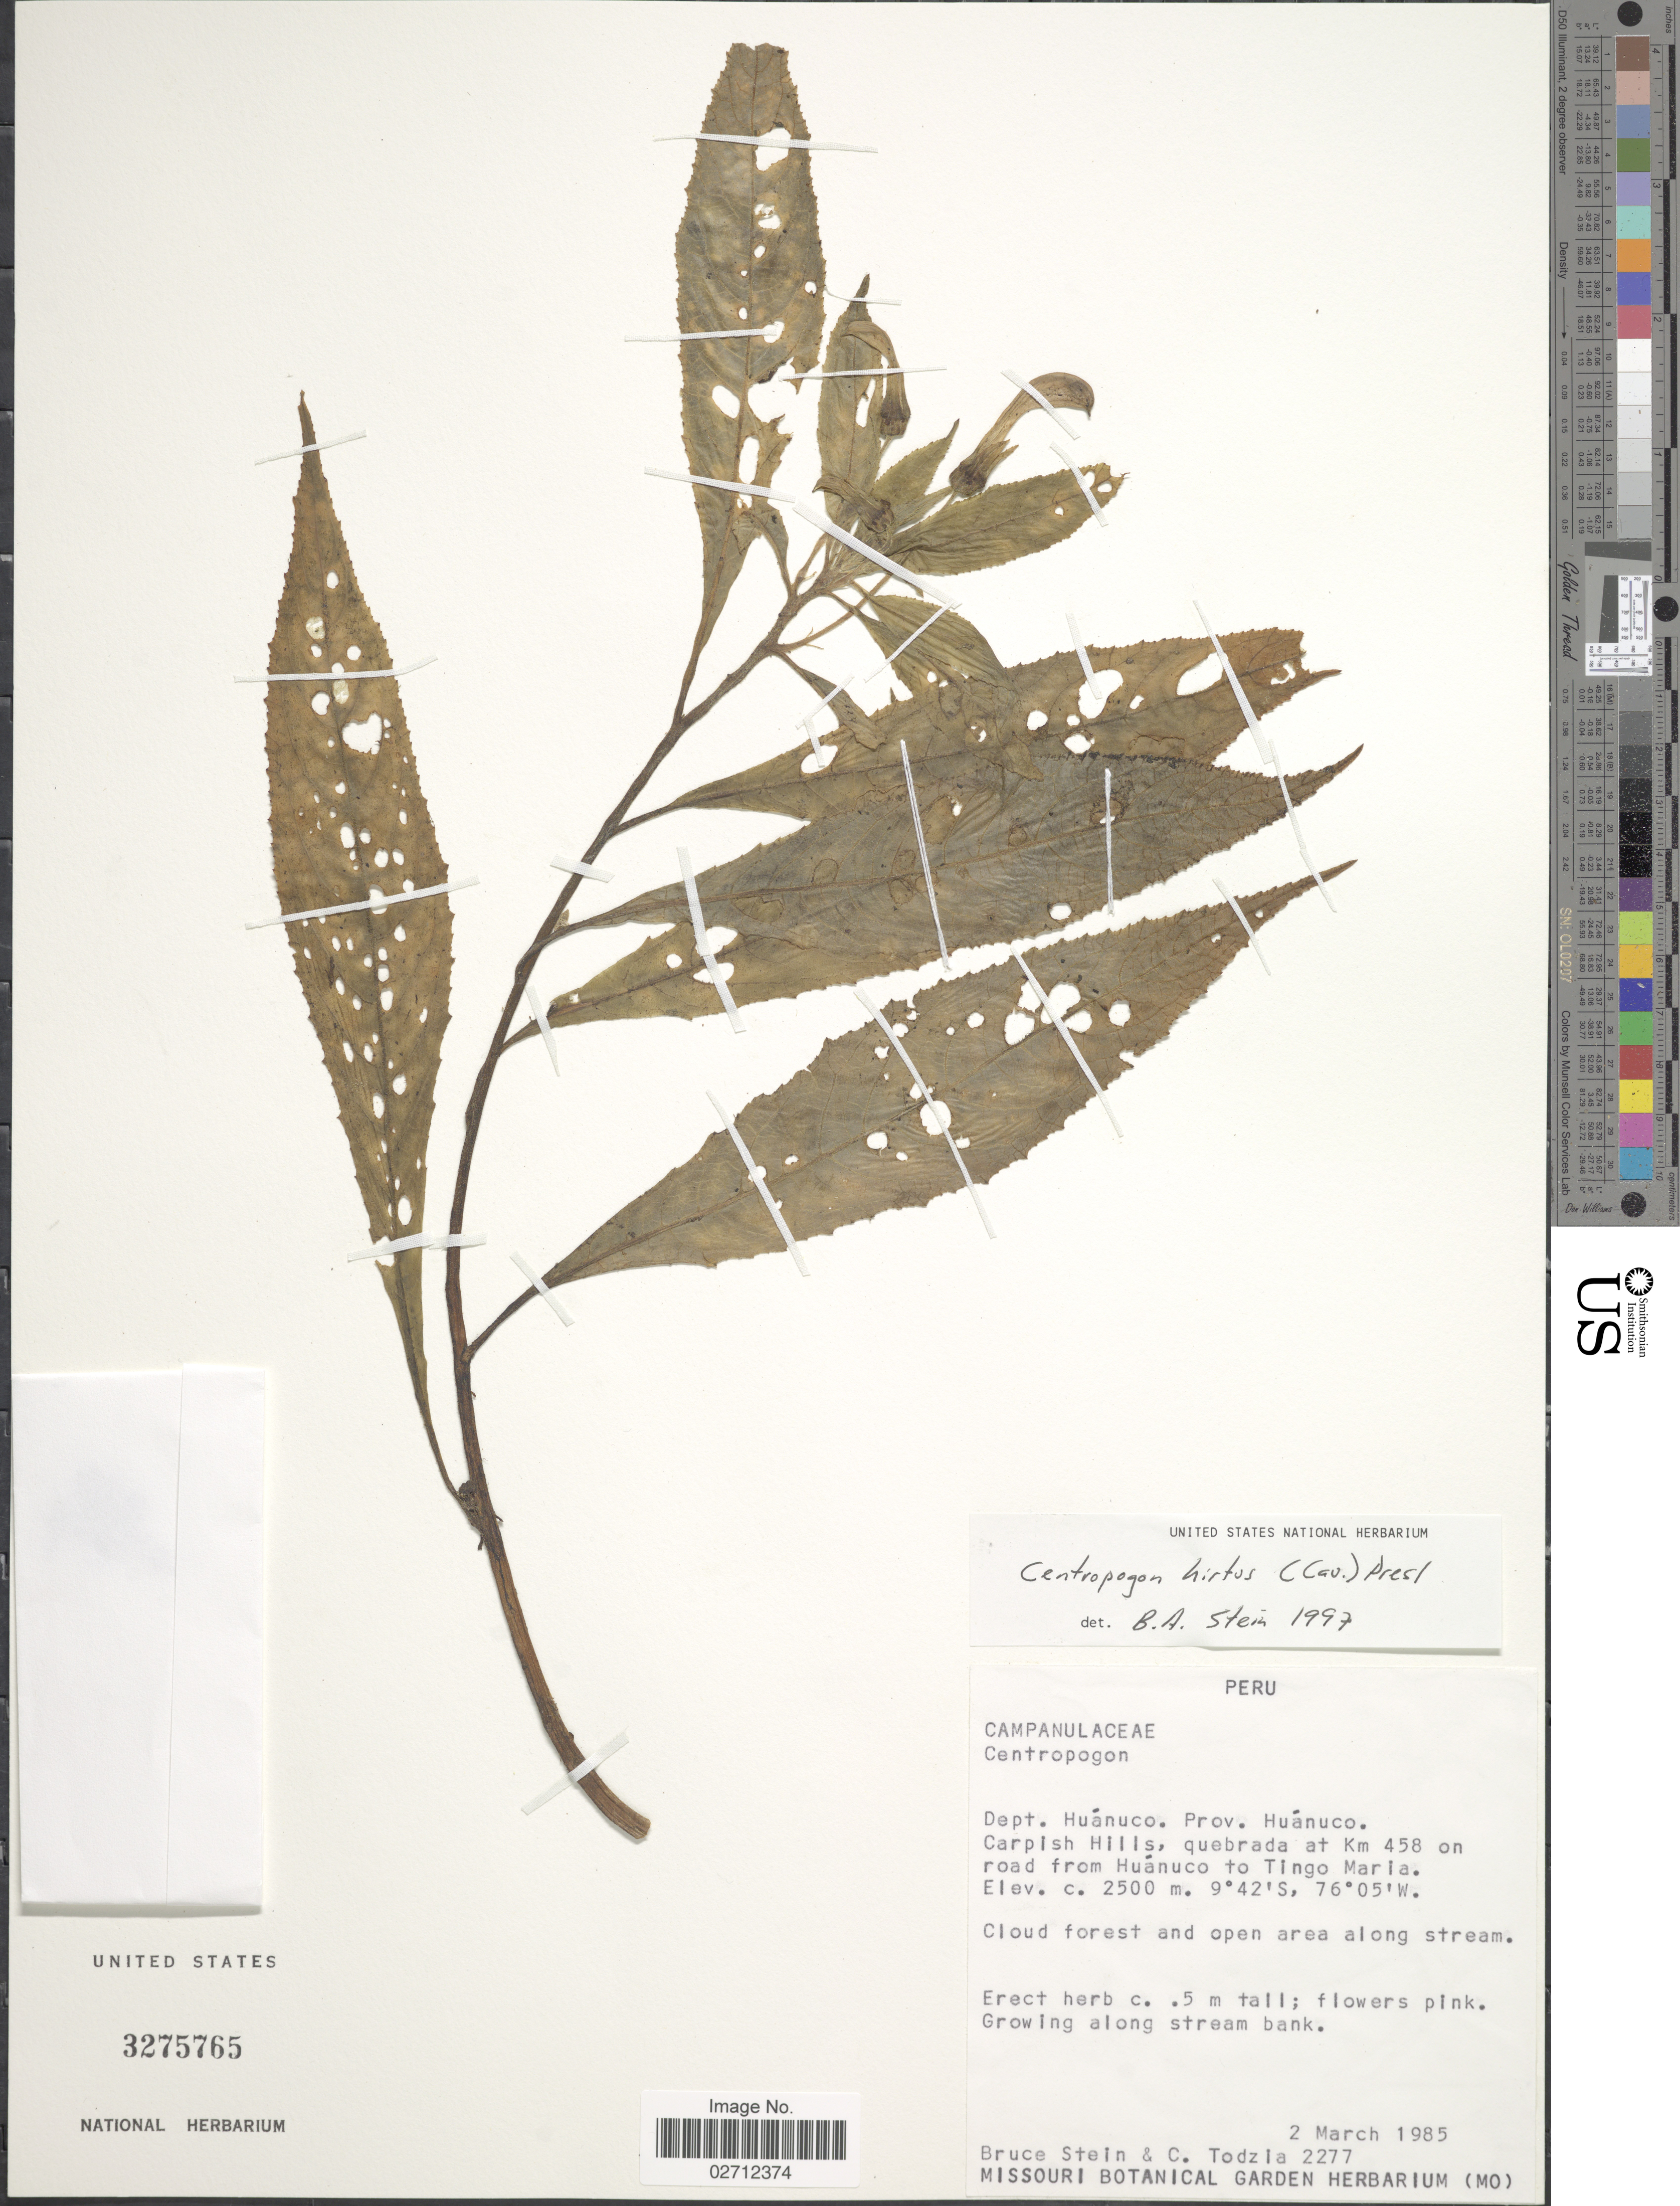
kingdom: Plantae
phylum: Tracheophyta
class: Magnoliopsida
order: Asterales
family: Campanulaceae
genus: Centropogon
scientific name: Centropogon hirtus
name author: (G. Don) C. Presl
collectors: B. A. Stein & C. A. Todzia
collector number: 2277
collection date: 1985-03-02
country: Peru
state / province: Huánuco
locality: Dept. Huánuco. Carpish Hills, quebrada at Km 458 on road from Huánuco to Tingo Maria. Cloud forest and open area along stream.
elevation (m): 2500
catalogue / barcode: US 3275765